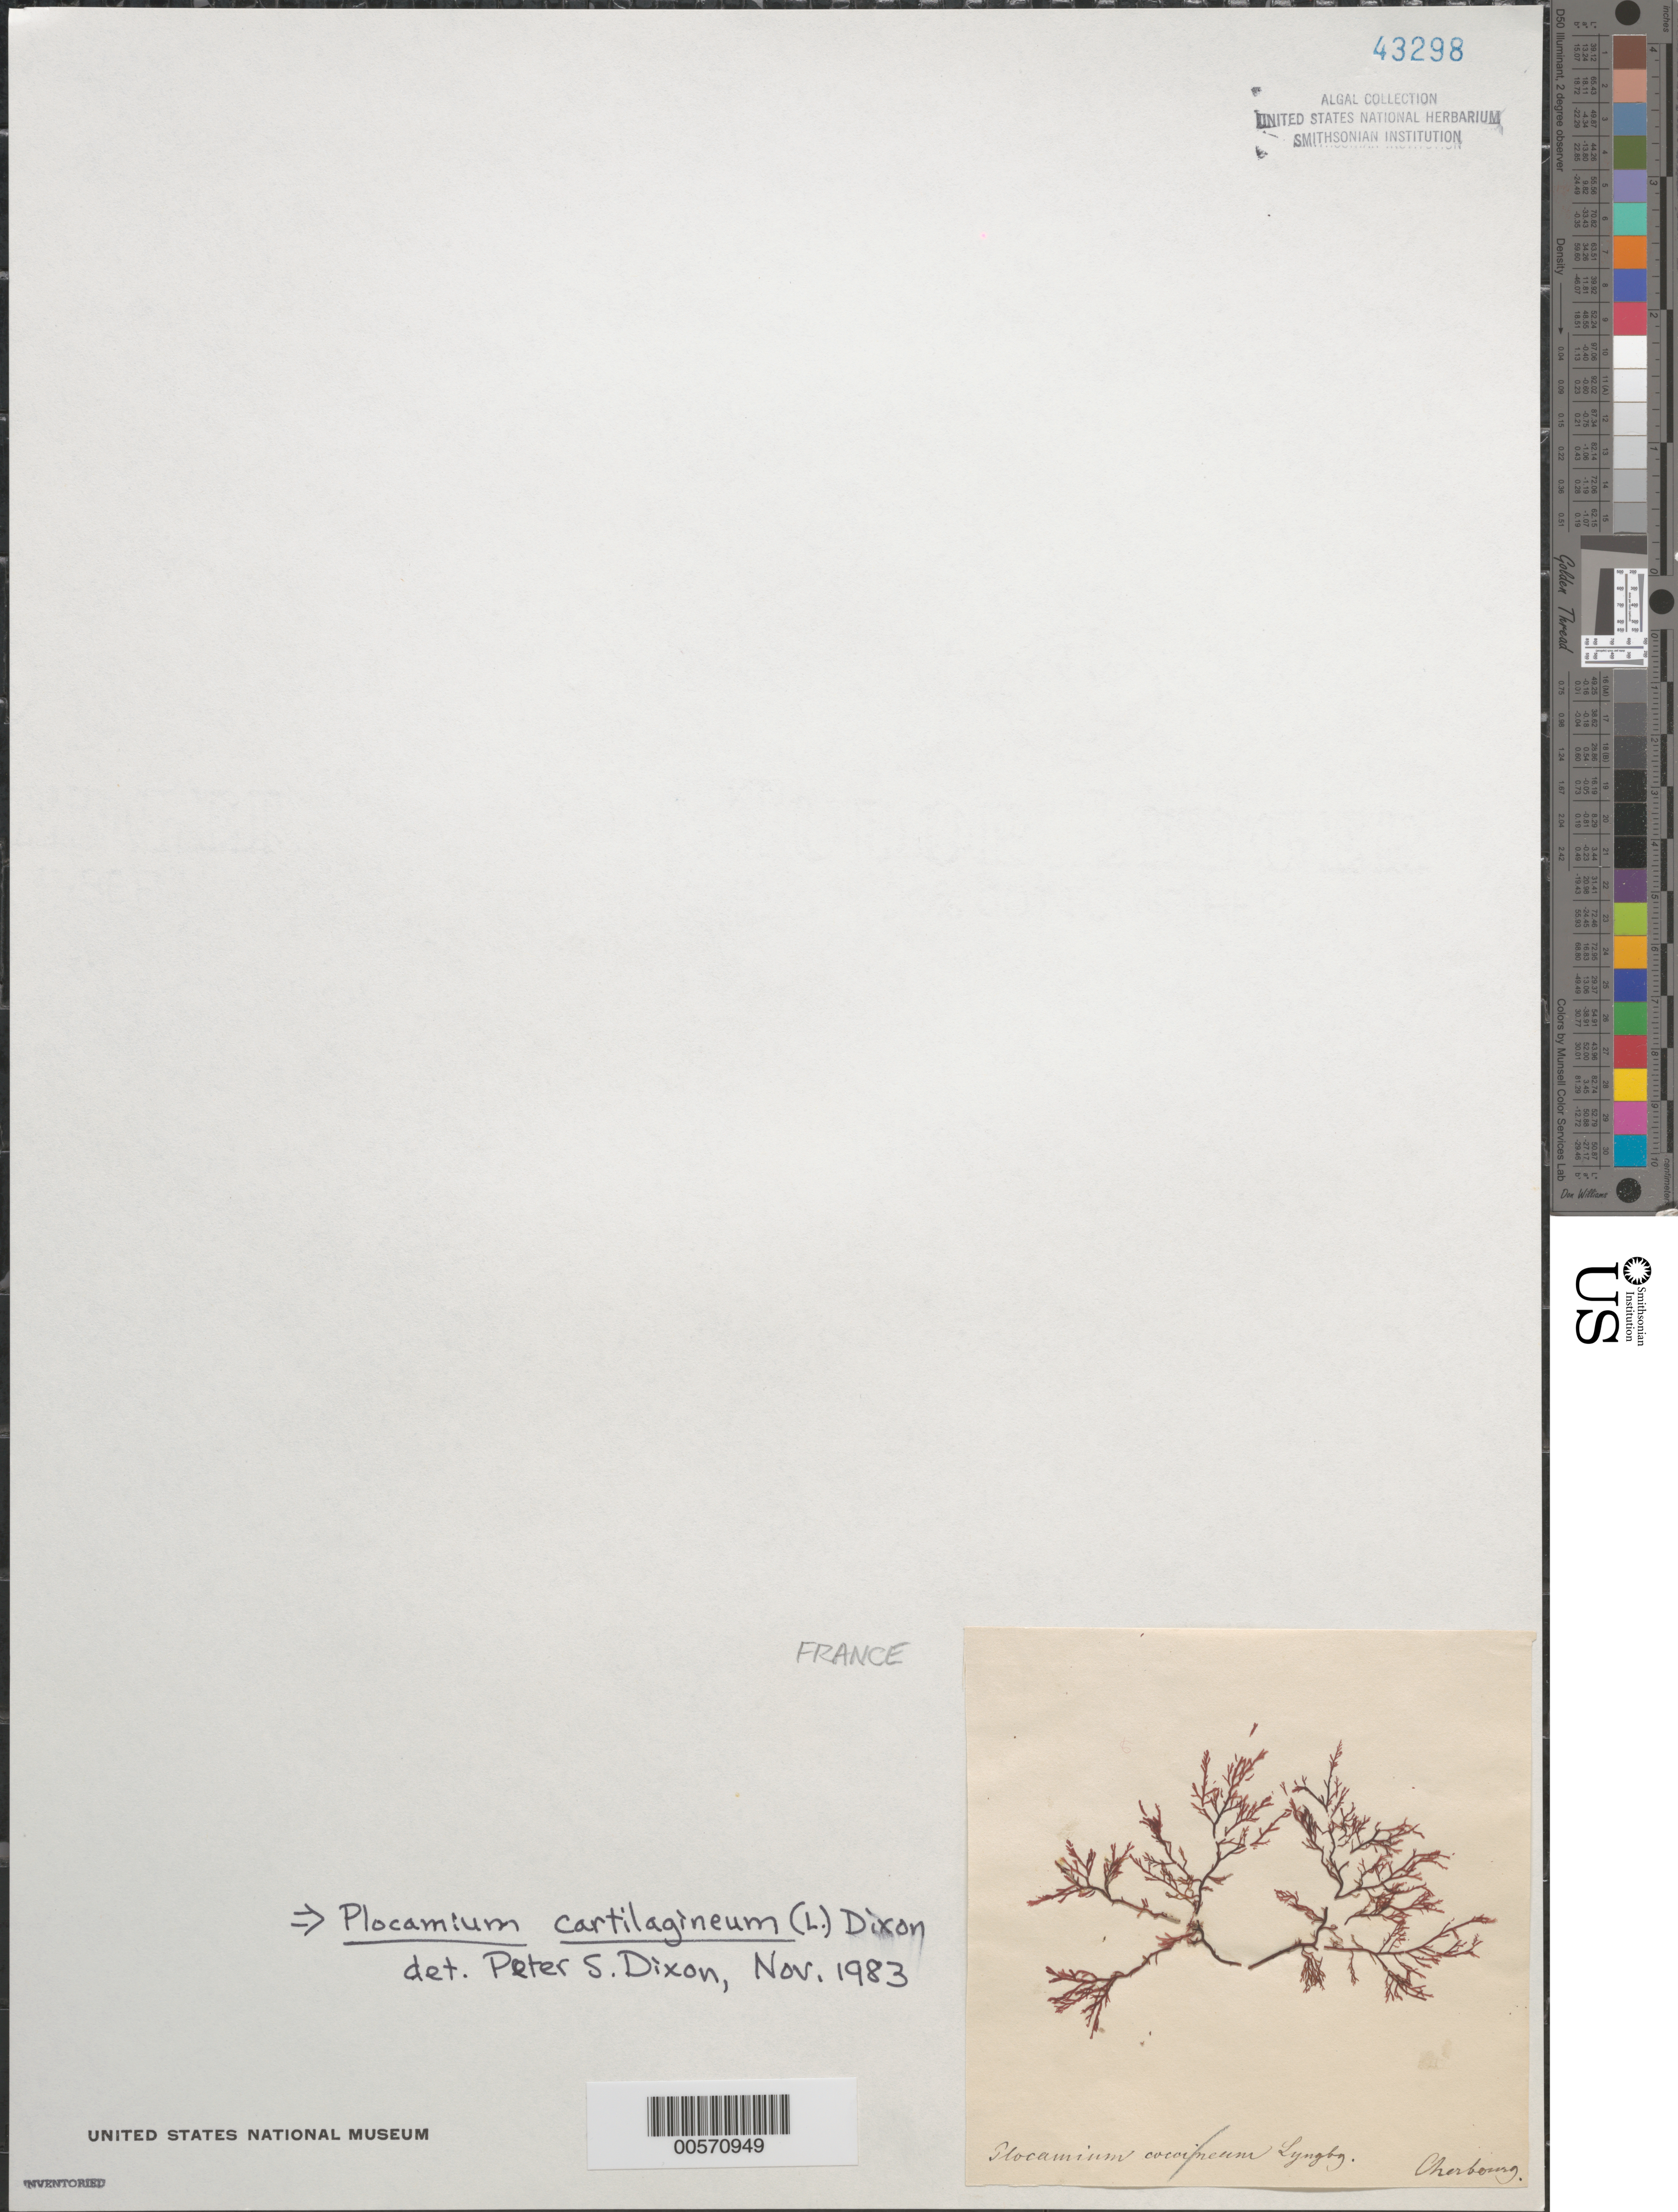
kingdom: Plantae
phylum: Rhodophyta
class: Florideophyceae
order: Plocamiales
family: Plocamiaceae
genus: Plocamium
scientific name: Plocamium cartilagineum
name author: (L.) P.S. Dixon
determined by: Dixon, P. S.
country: France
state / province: Normandie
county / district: Manche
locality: Cherbourg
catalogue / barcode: US 43298